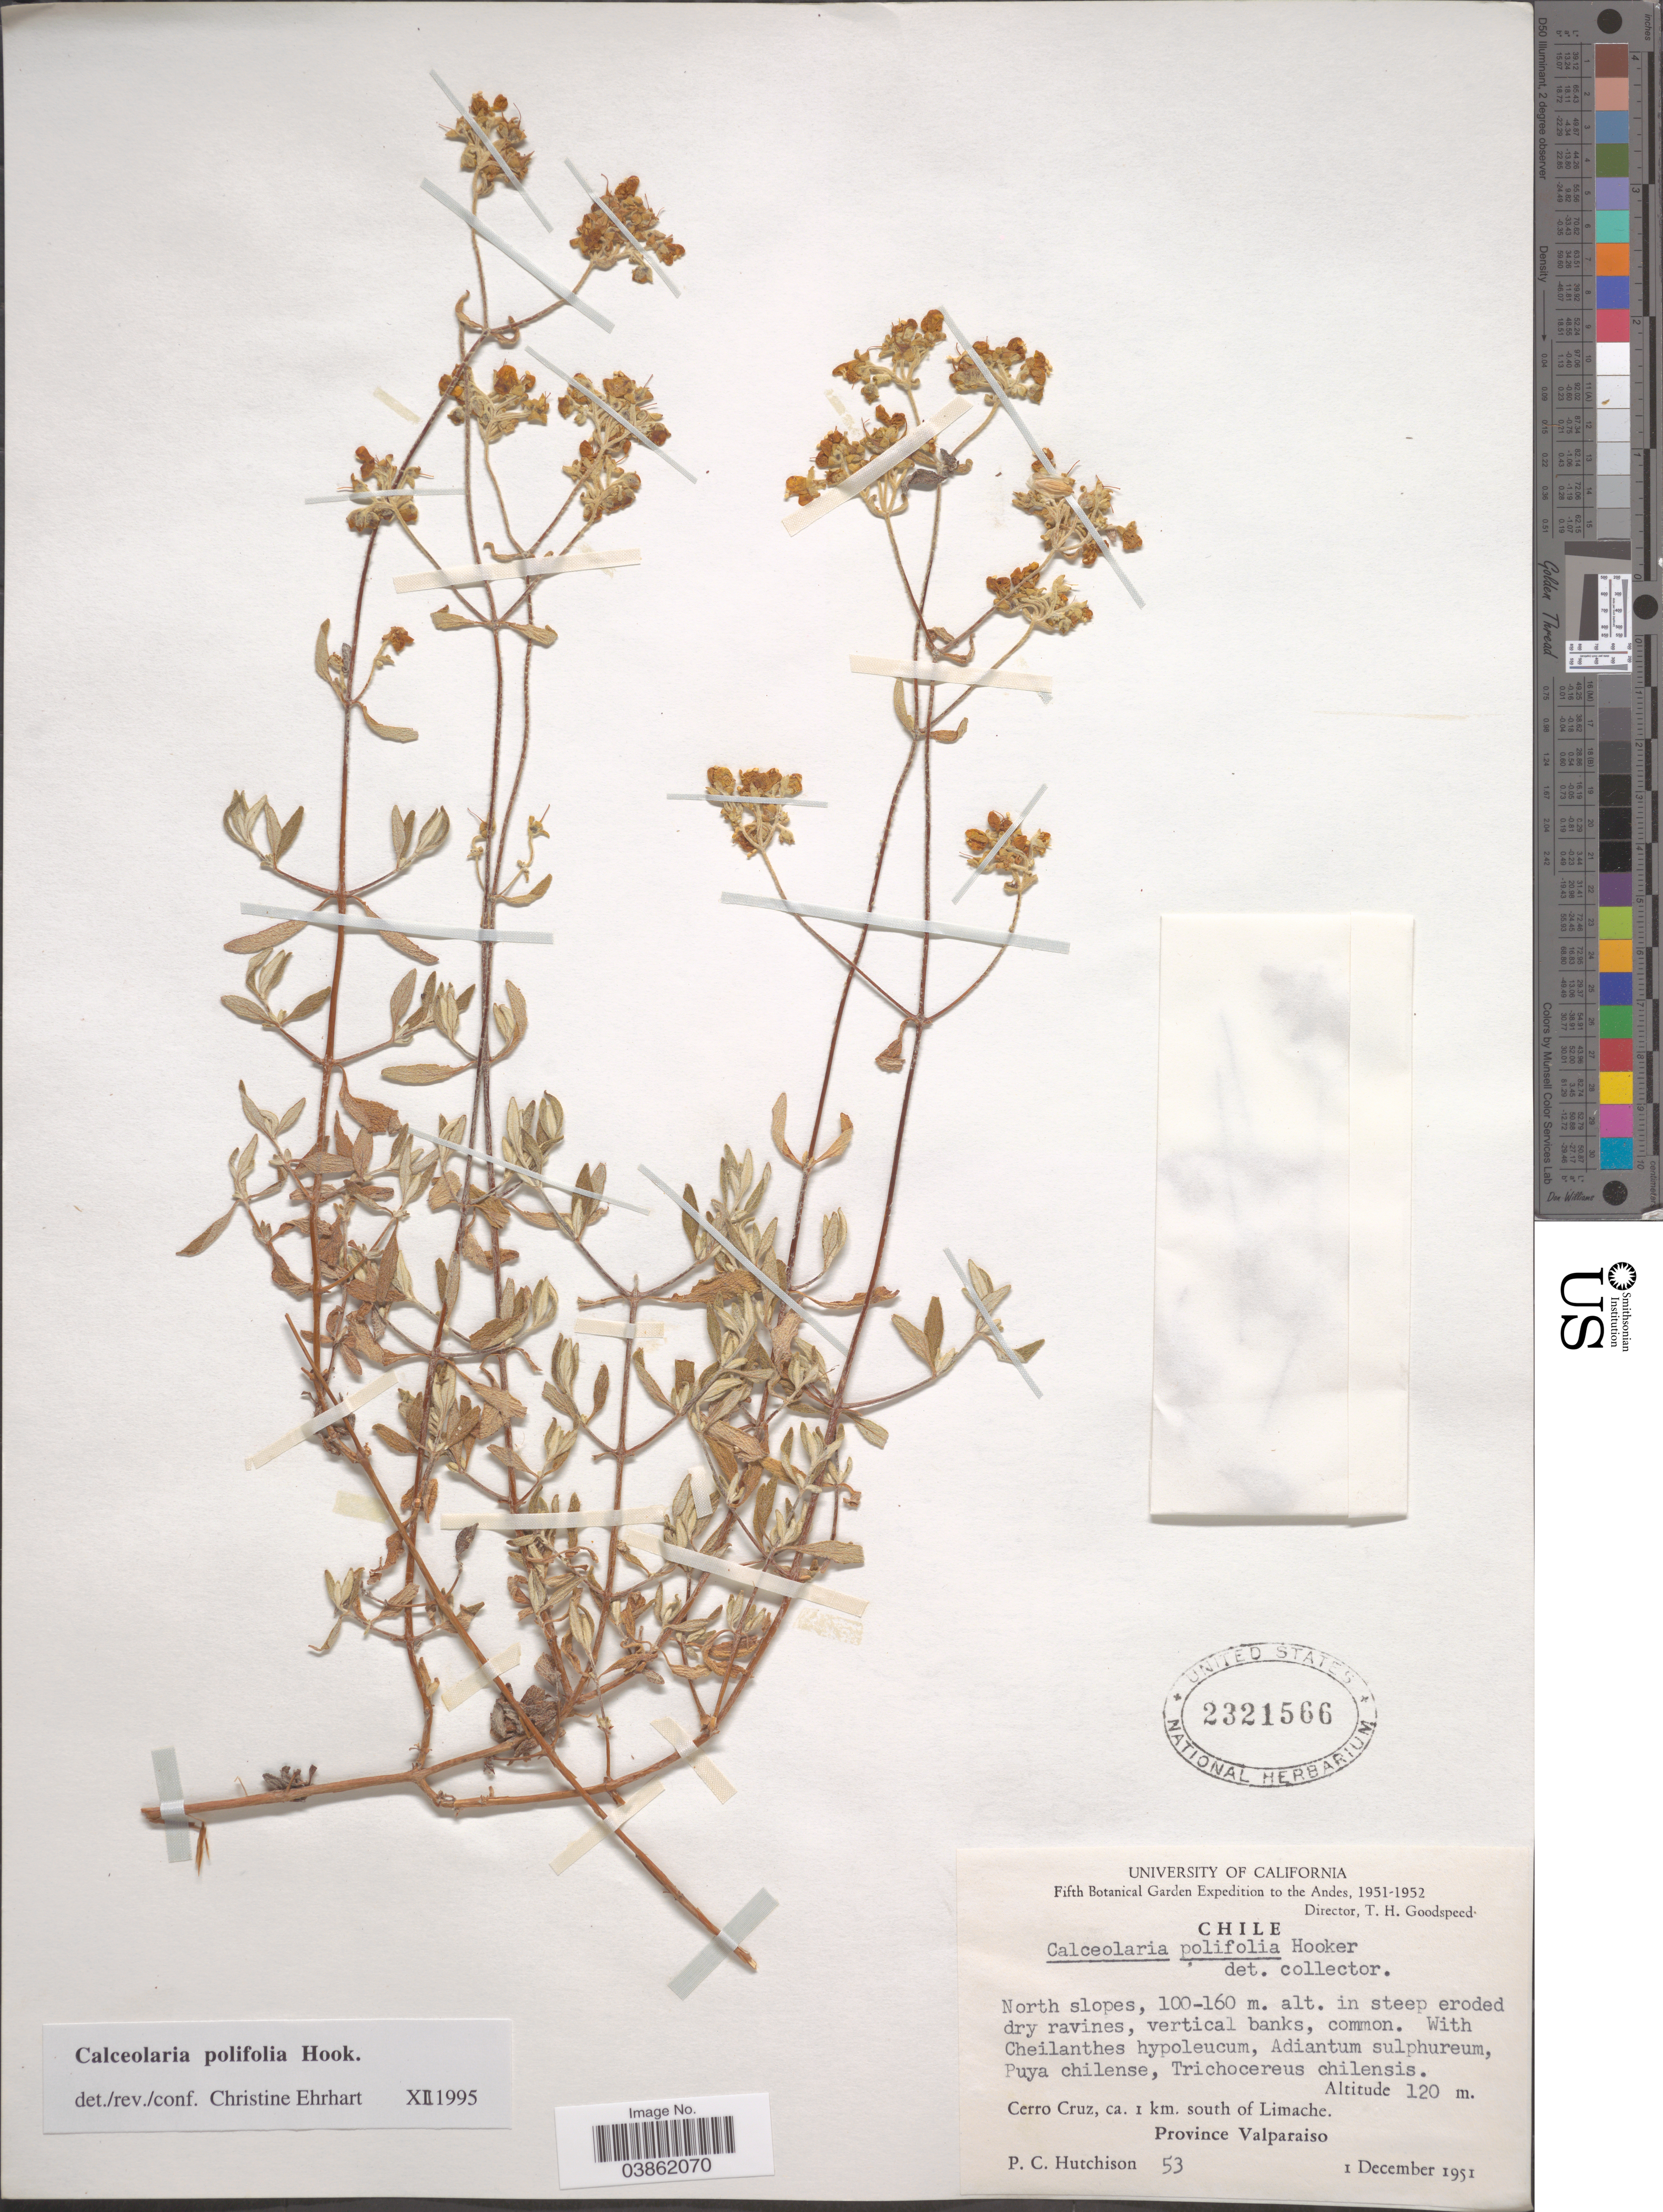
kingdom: Plantae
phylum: Tracheophyta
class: Magnoliopsida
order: Lamiales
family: Calceolariaceae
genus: Calceolaria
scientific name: Calceolaria polifolia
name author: Hook.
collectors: P. C. Hutchison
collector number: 53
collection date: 1951-12-01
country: Chile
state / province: Valparaíso (V)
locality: The Andes. North slopes. Cerro Cruz, ca. 1 km. south of Limache.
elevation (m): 120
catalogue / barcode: US 2321566